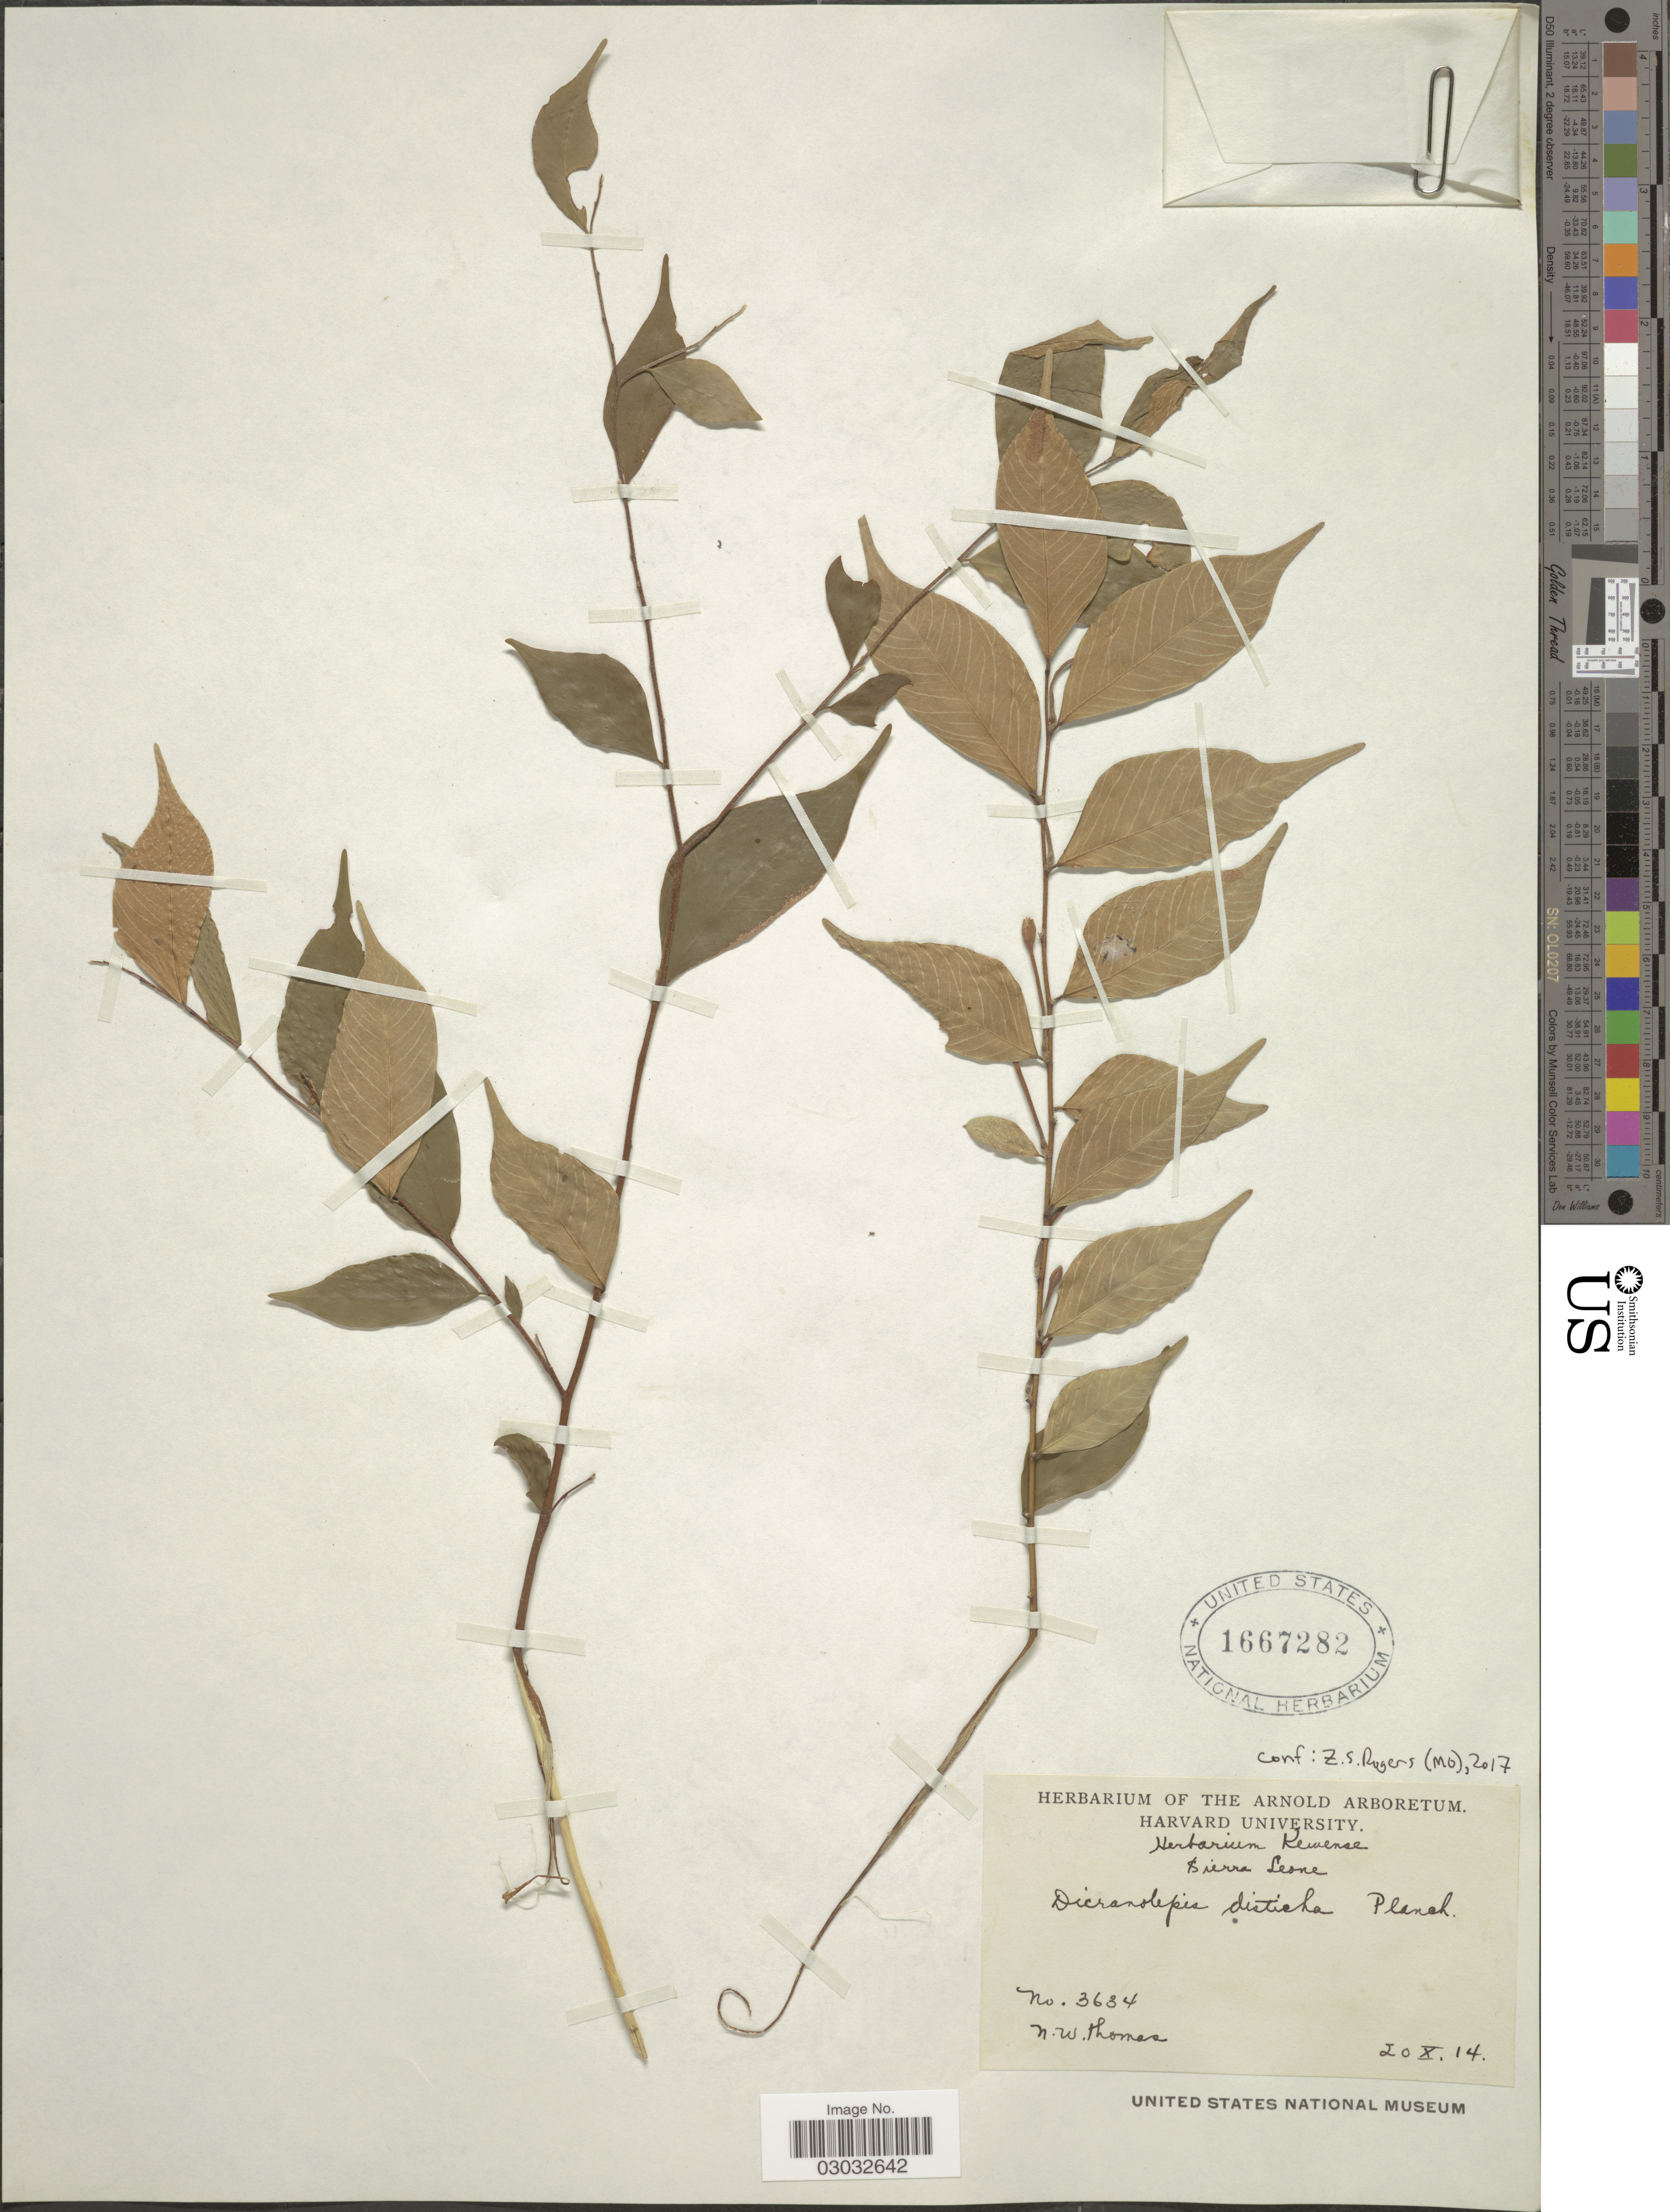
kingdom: Plantae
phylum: Tracheophyta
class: Magnoliopsida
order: Malvales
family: Thymelaeaceae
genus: Dicranolepis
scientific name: Dicranolepis disticha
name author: Planch.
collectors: N. Thomas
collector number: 3634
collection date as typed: Transcribed d/m/y: 20/10/14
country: Sierra Leone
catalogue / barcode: US 1667282